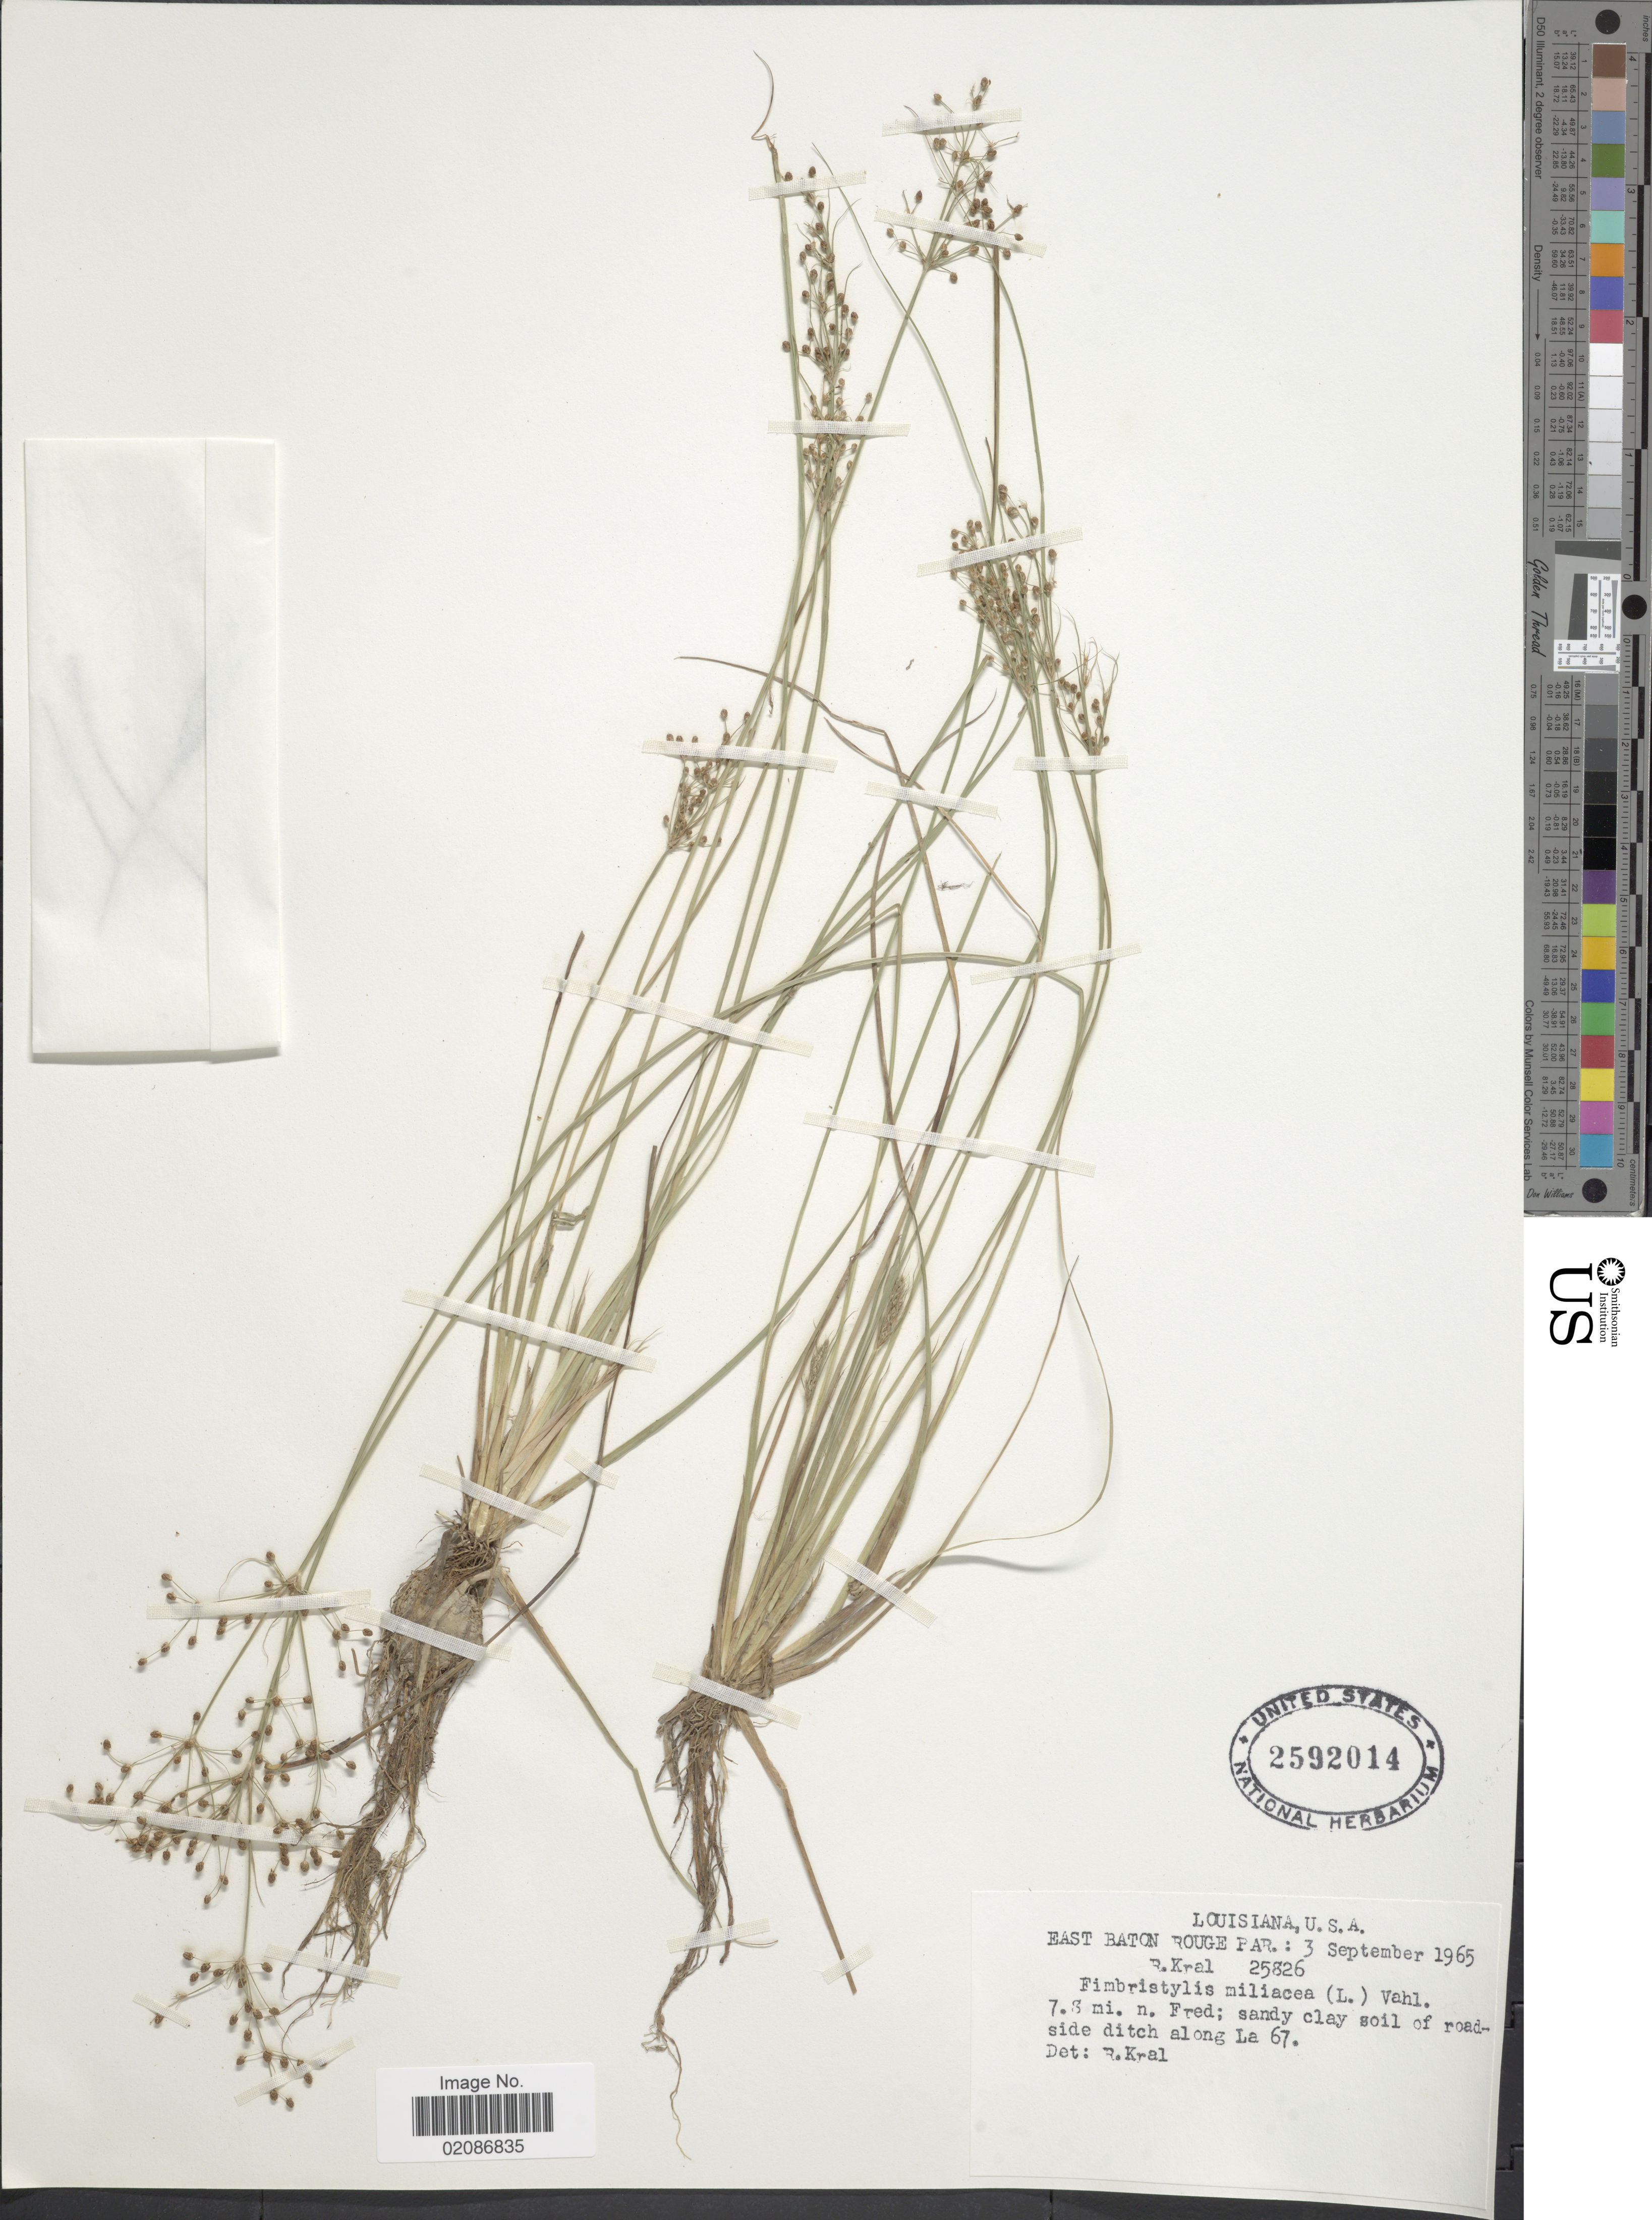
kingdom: Plantae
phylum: Tracheophyta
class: Liliopsida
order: Poales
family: Cyperaceae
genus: Fimbristylis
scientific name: Fimbristylis littoralis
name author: Gaudich.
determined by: Strong, M. T., (US), Smithsonian Institution - National Museum of Natural History (UNITED STATES)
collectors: R. Kral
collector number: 25826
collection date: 1965-09-03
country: United States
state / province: Louisiana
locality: East Baton Rouge Par. 7.8 mi. n. Fred, side ditch along La 67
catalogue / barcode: US 2592014